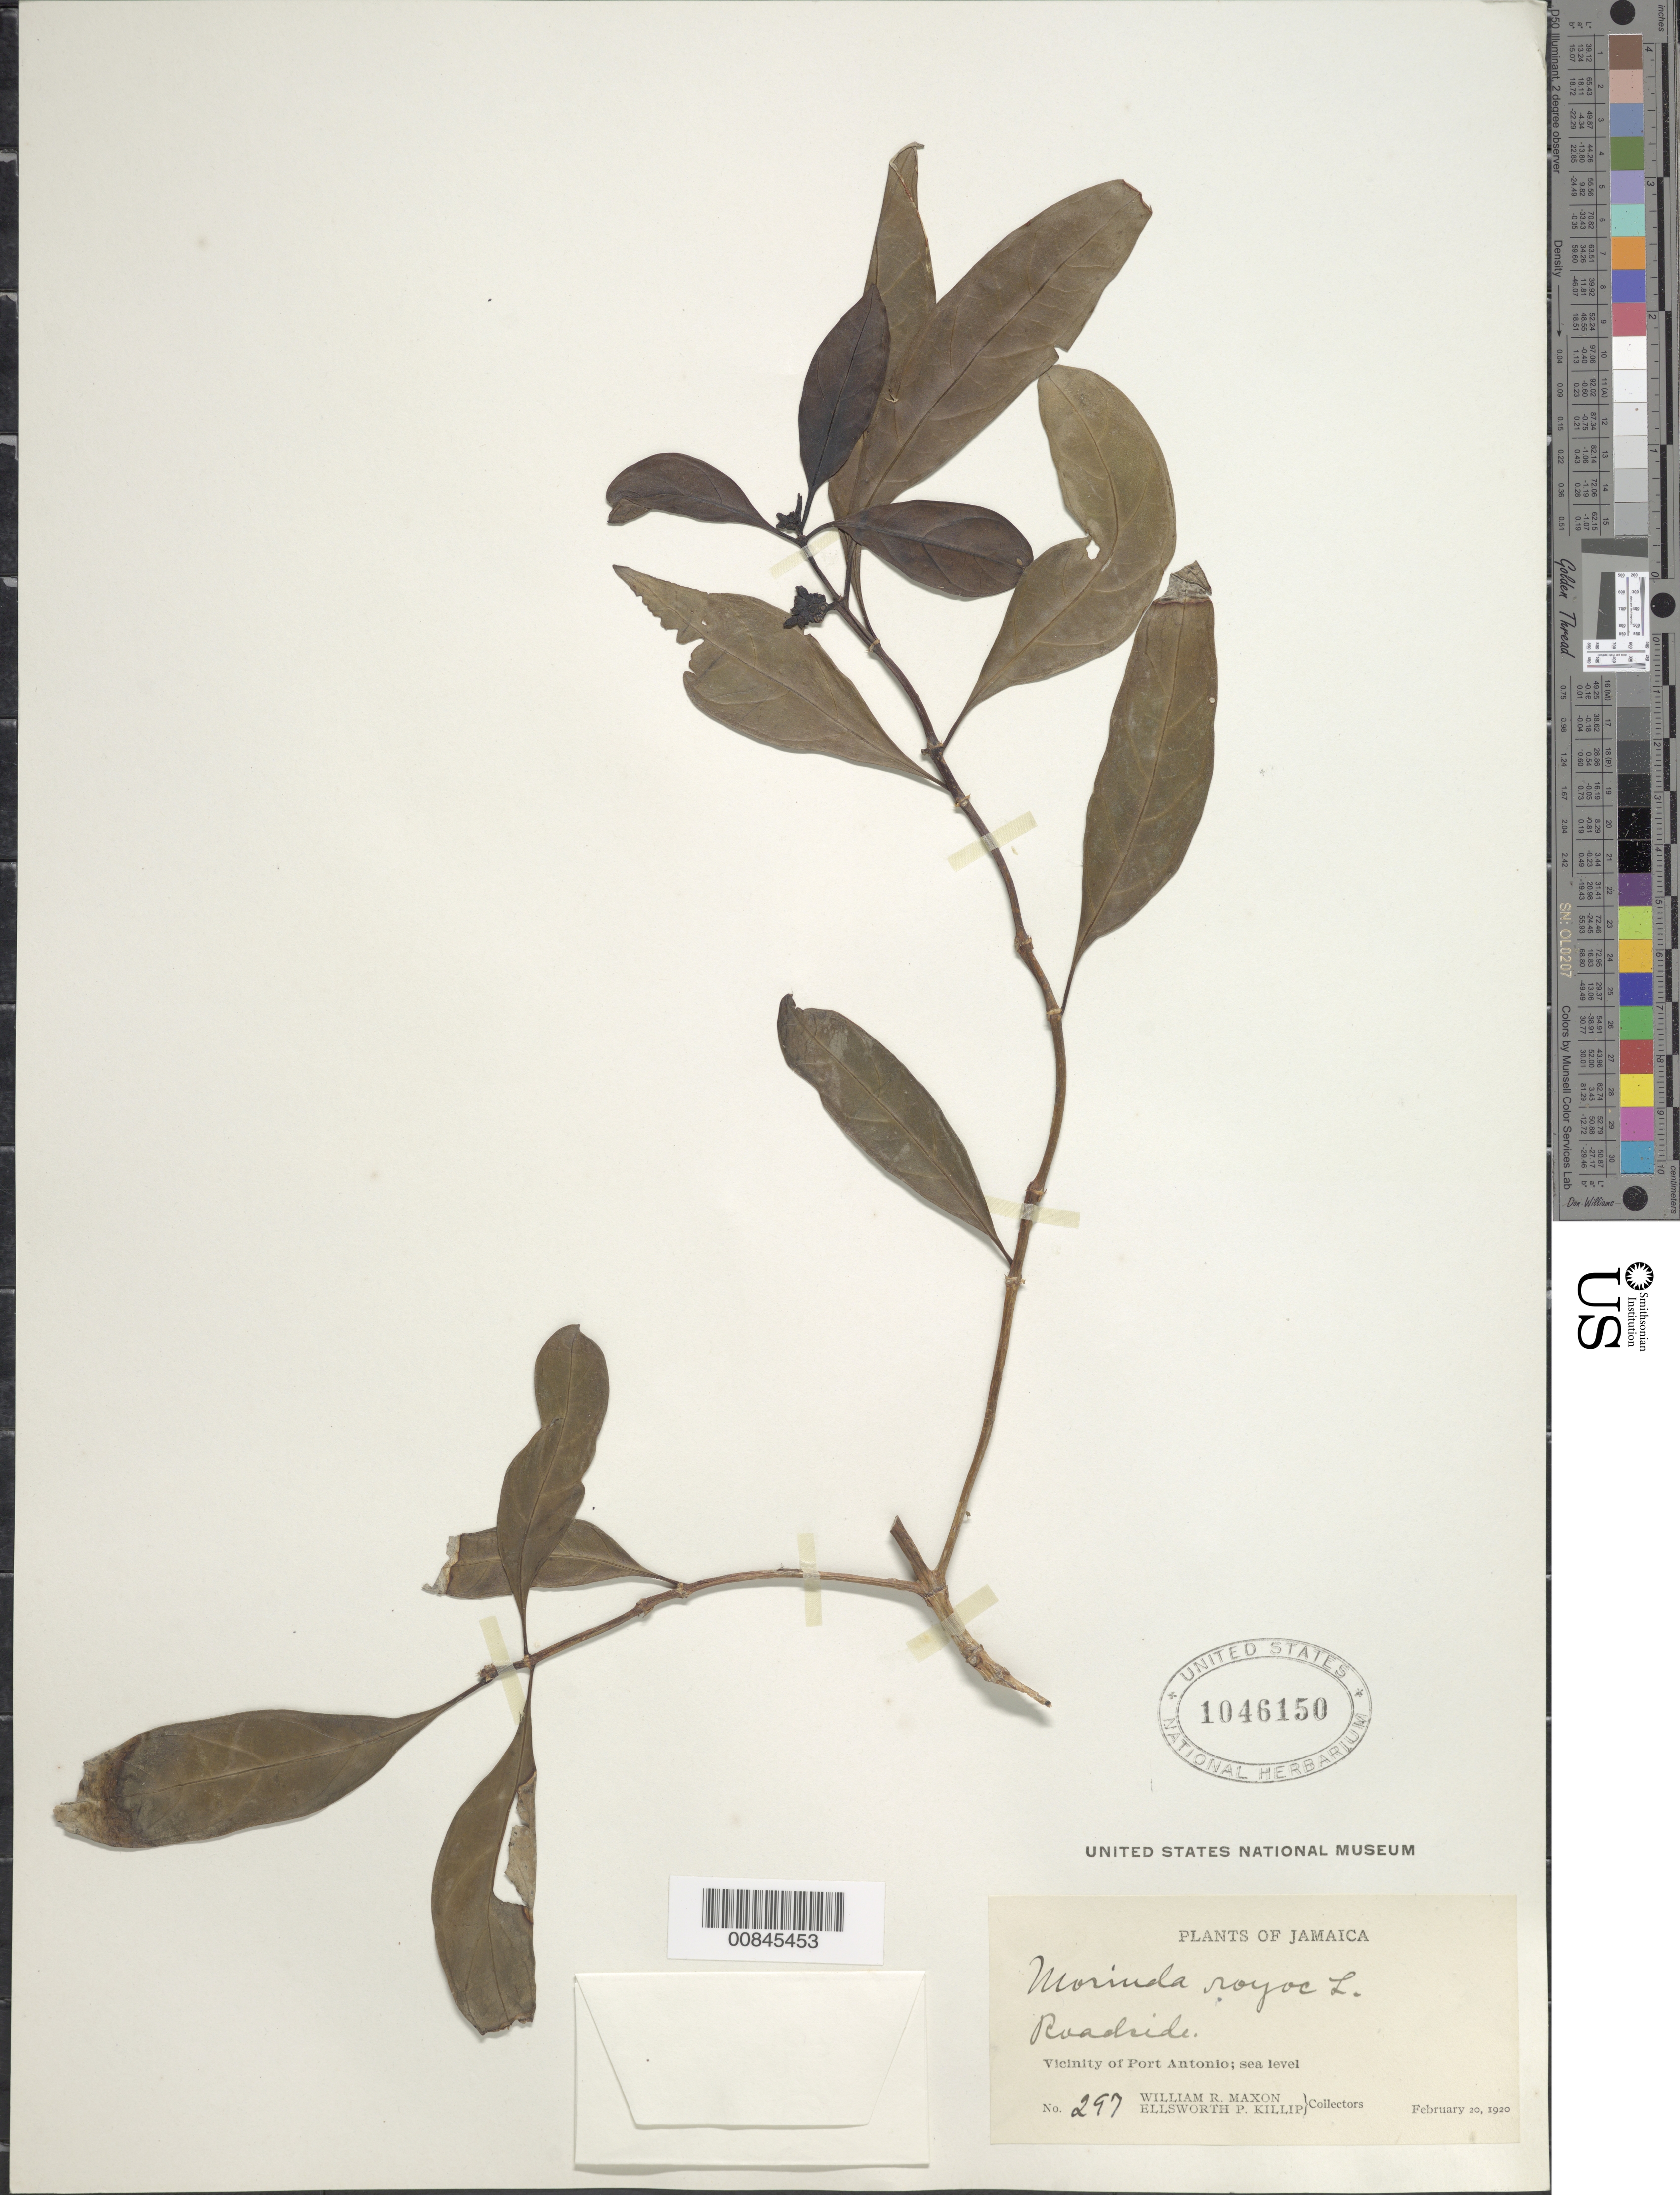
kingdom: Plantae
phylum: Tracheophyta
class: Magnoliopsida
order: Gentianales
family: Rubiaceae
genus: Morinda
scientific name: Morinda royoc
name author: L.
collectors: W. R. Maxon & E. P. Killip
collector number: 297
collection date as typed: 20 Feb 1920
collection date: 1920-02-20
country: Jamaica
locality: Vicinity of Port Antonio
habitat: Roadside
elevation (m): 0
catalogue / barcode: US 1046150